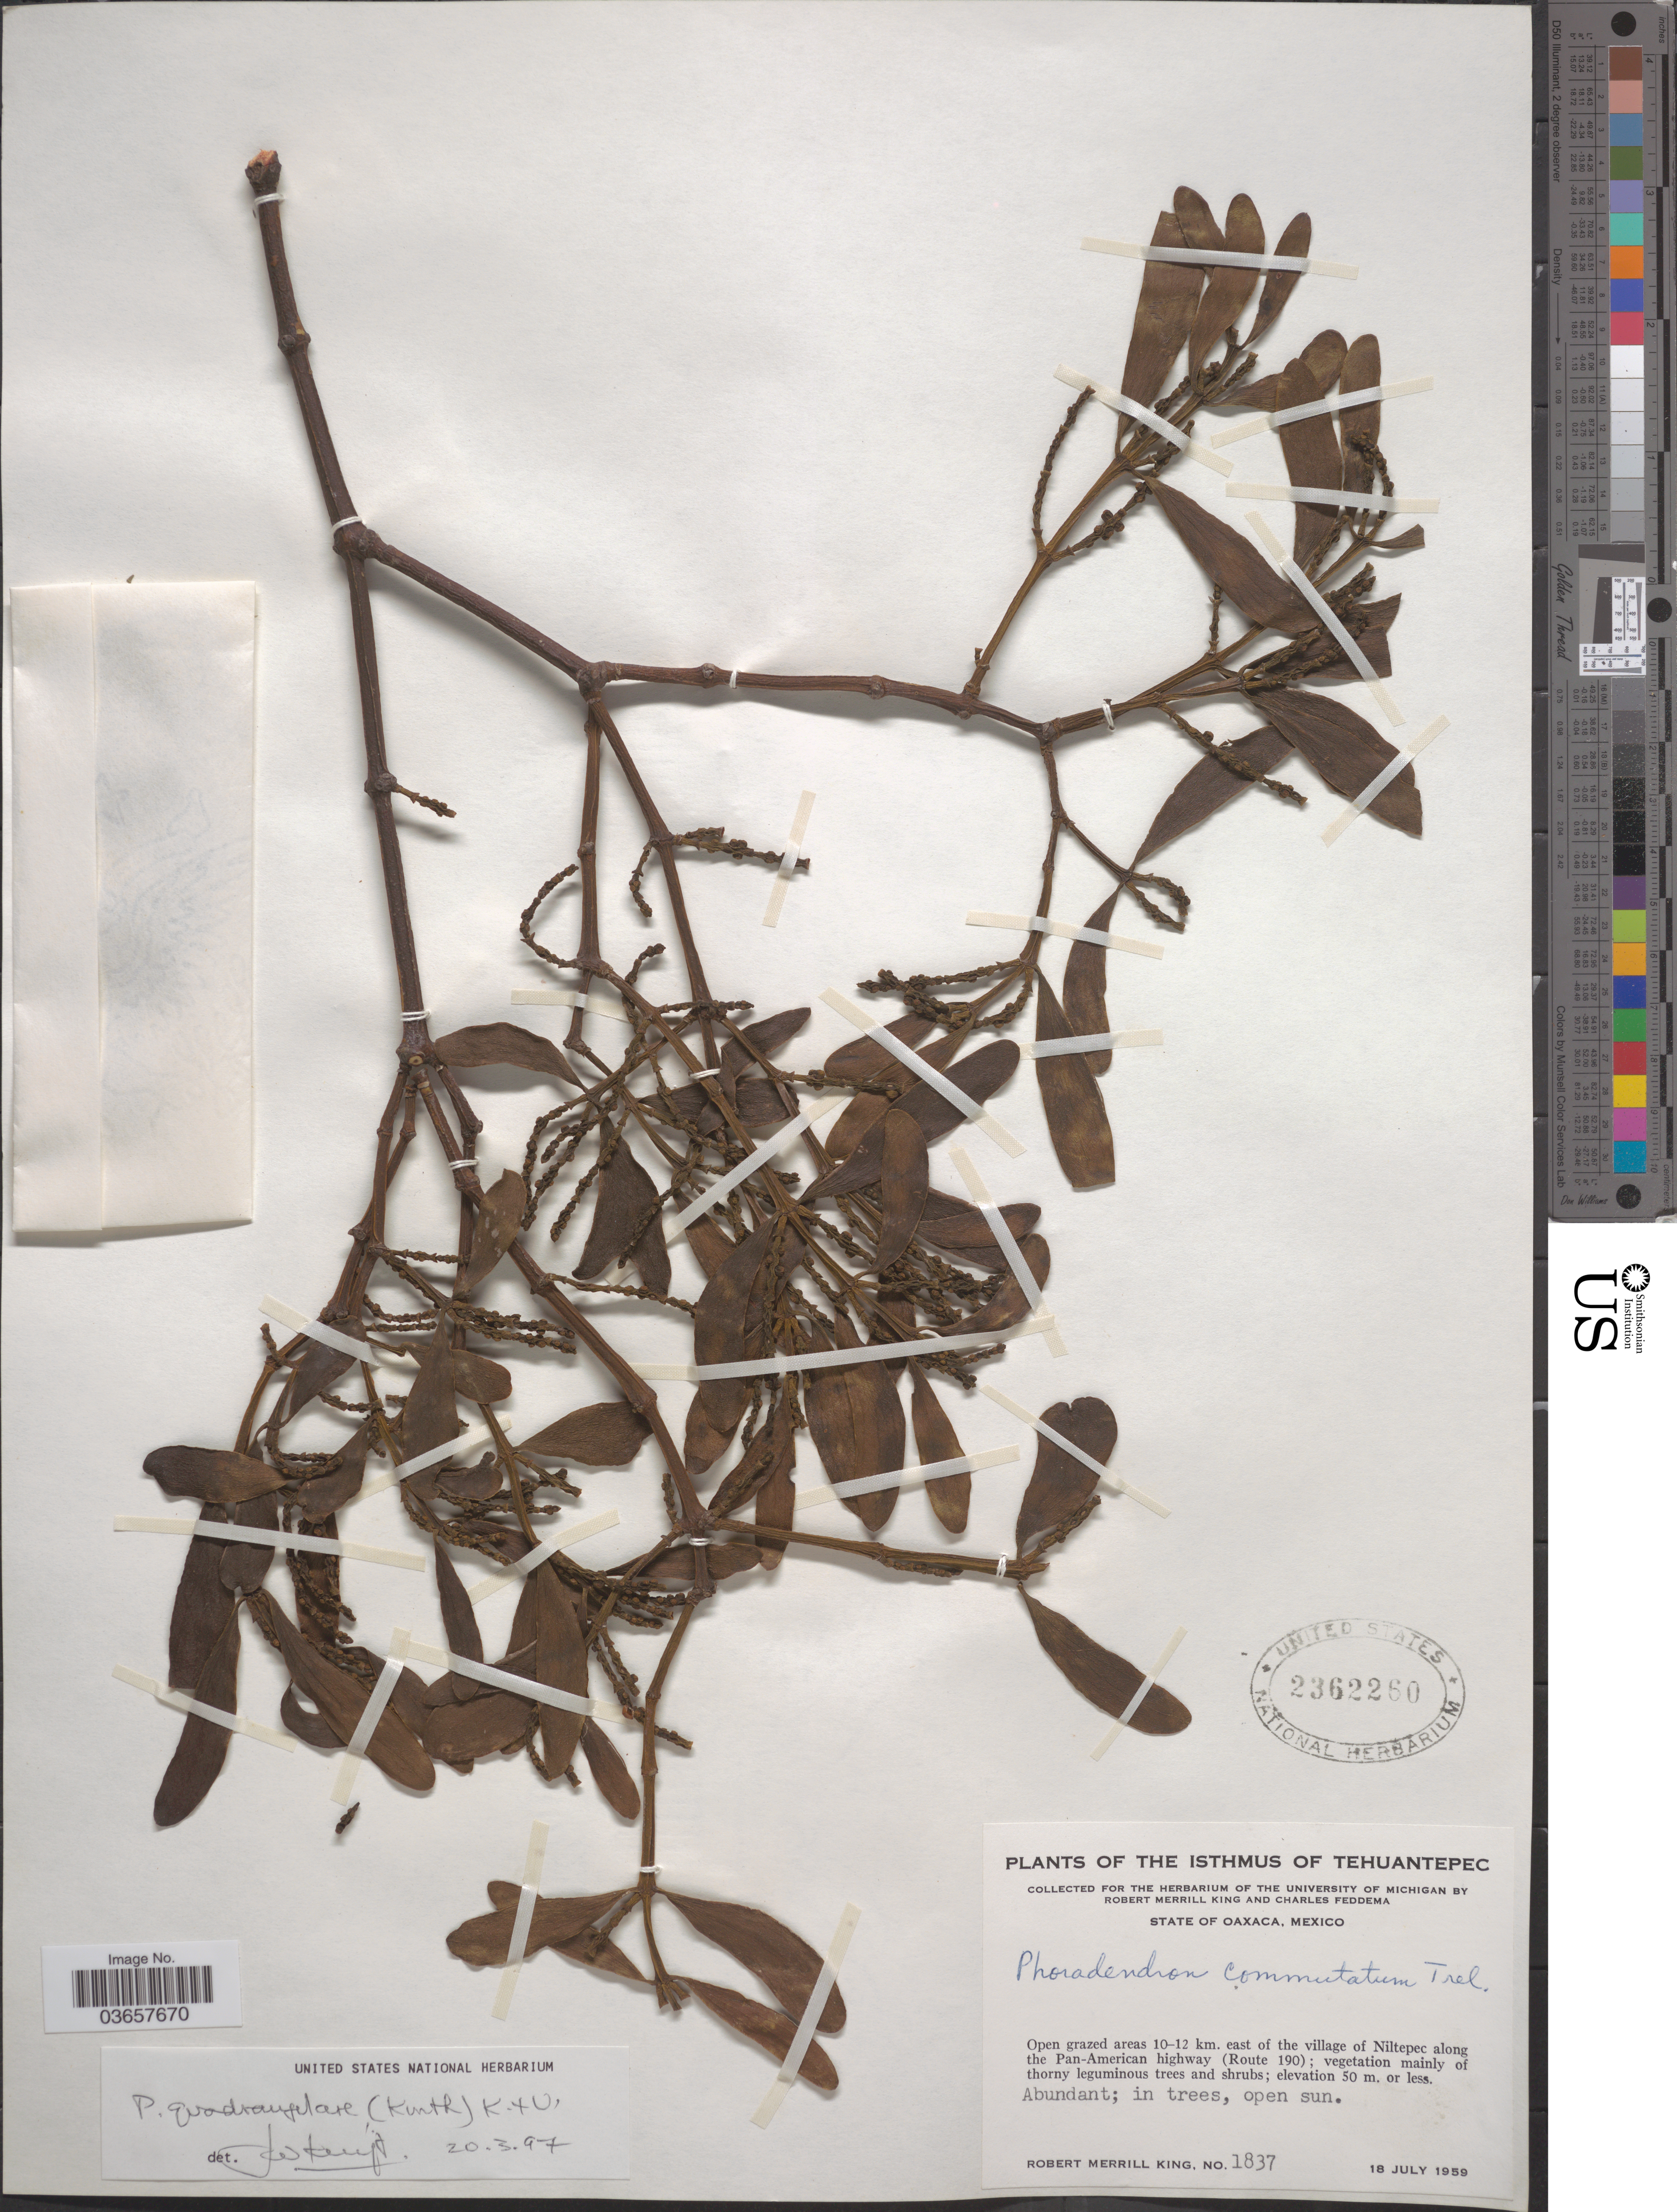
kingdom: Plantae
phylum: Tracheophyta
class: Magnoliopsida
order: Santalales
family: Viscaceae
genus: Phoradendron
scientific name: Phoradendron quadrangulare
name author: (Kunth) Griseb.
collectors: R. M. King & C. Feddema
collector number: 1837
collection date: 1959-07-18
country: Mexico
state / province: Oaxaca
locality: The Isthmus of Tehuantepec. Open grazed areas 10-12 km. east of the village of Niltepec along the Pan-American highway (Route 190).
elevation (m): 50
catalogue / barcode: US 2362260